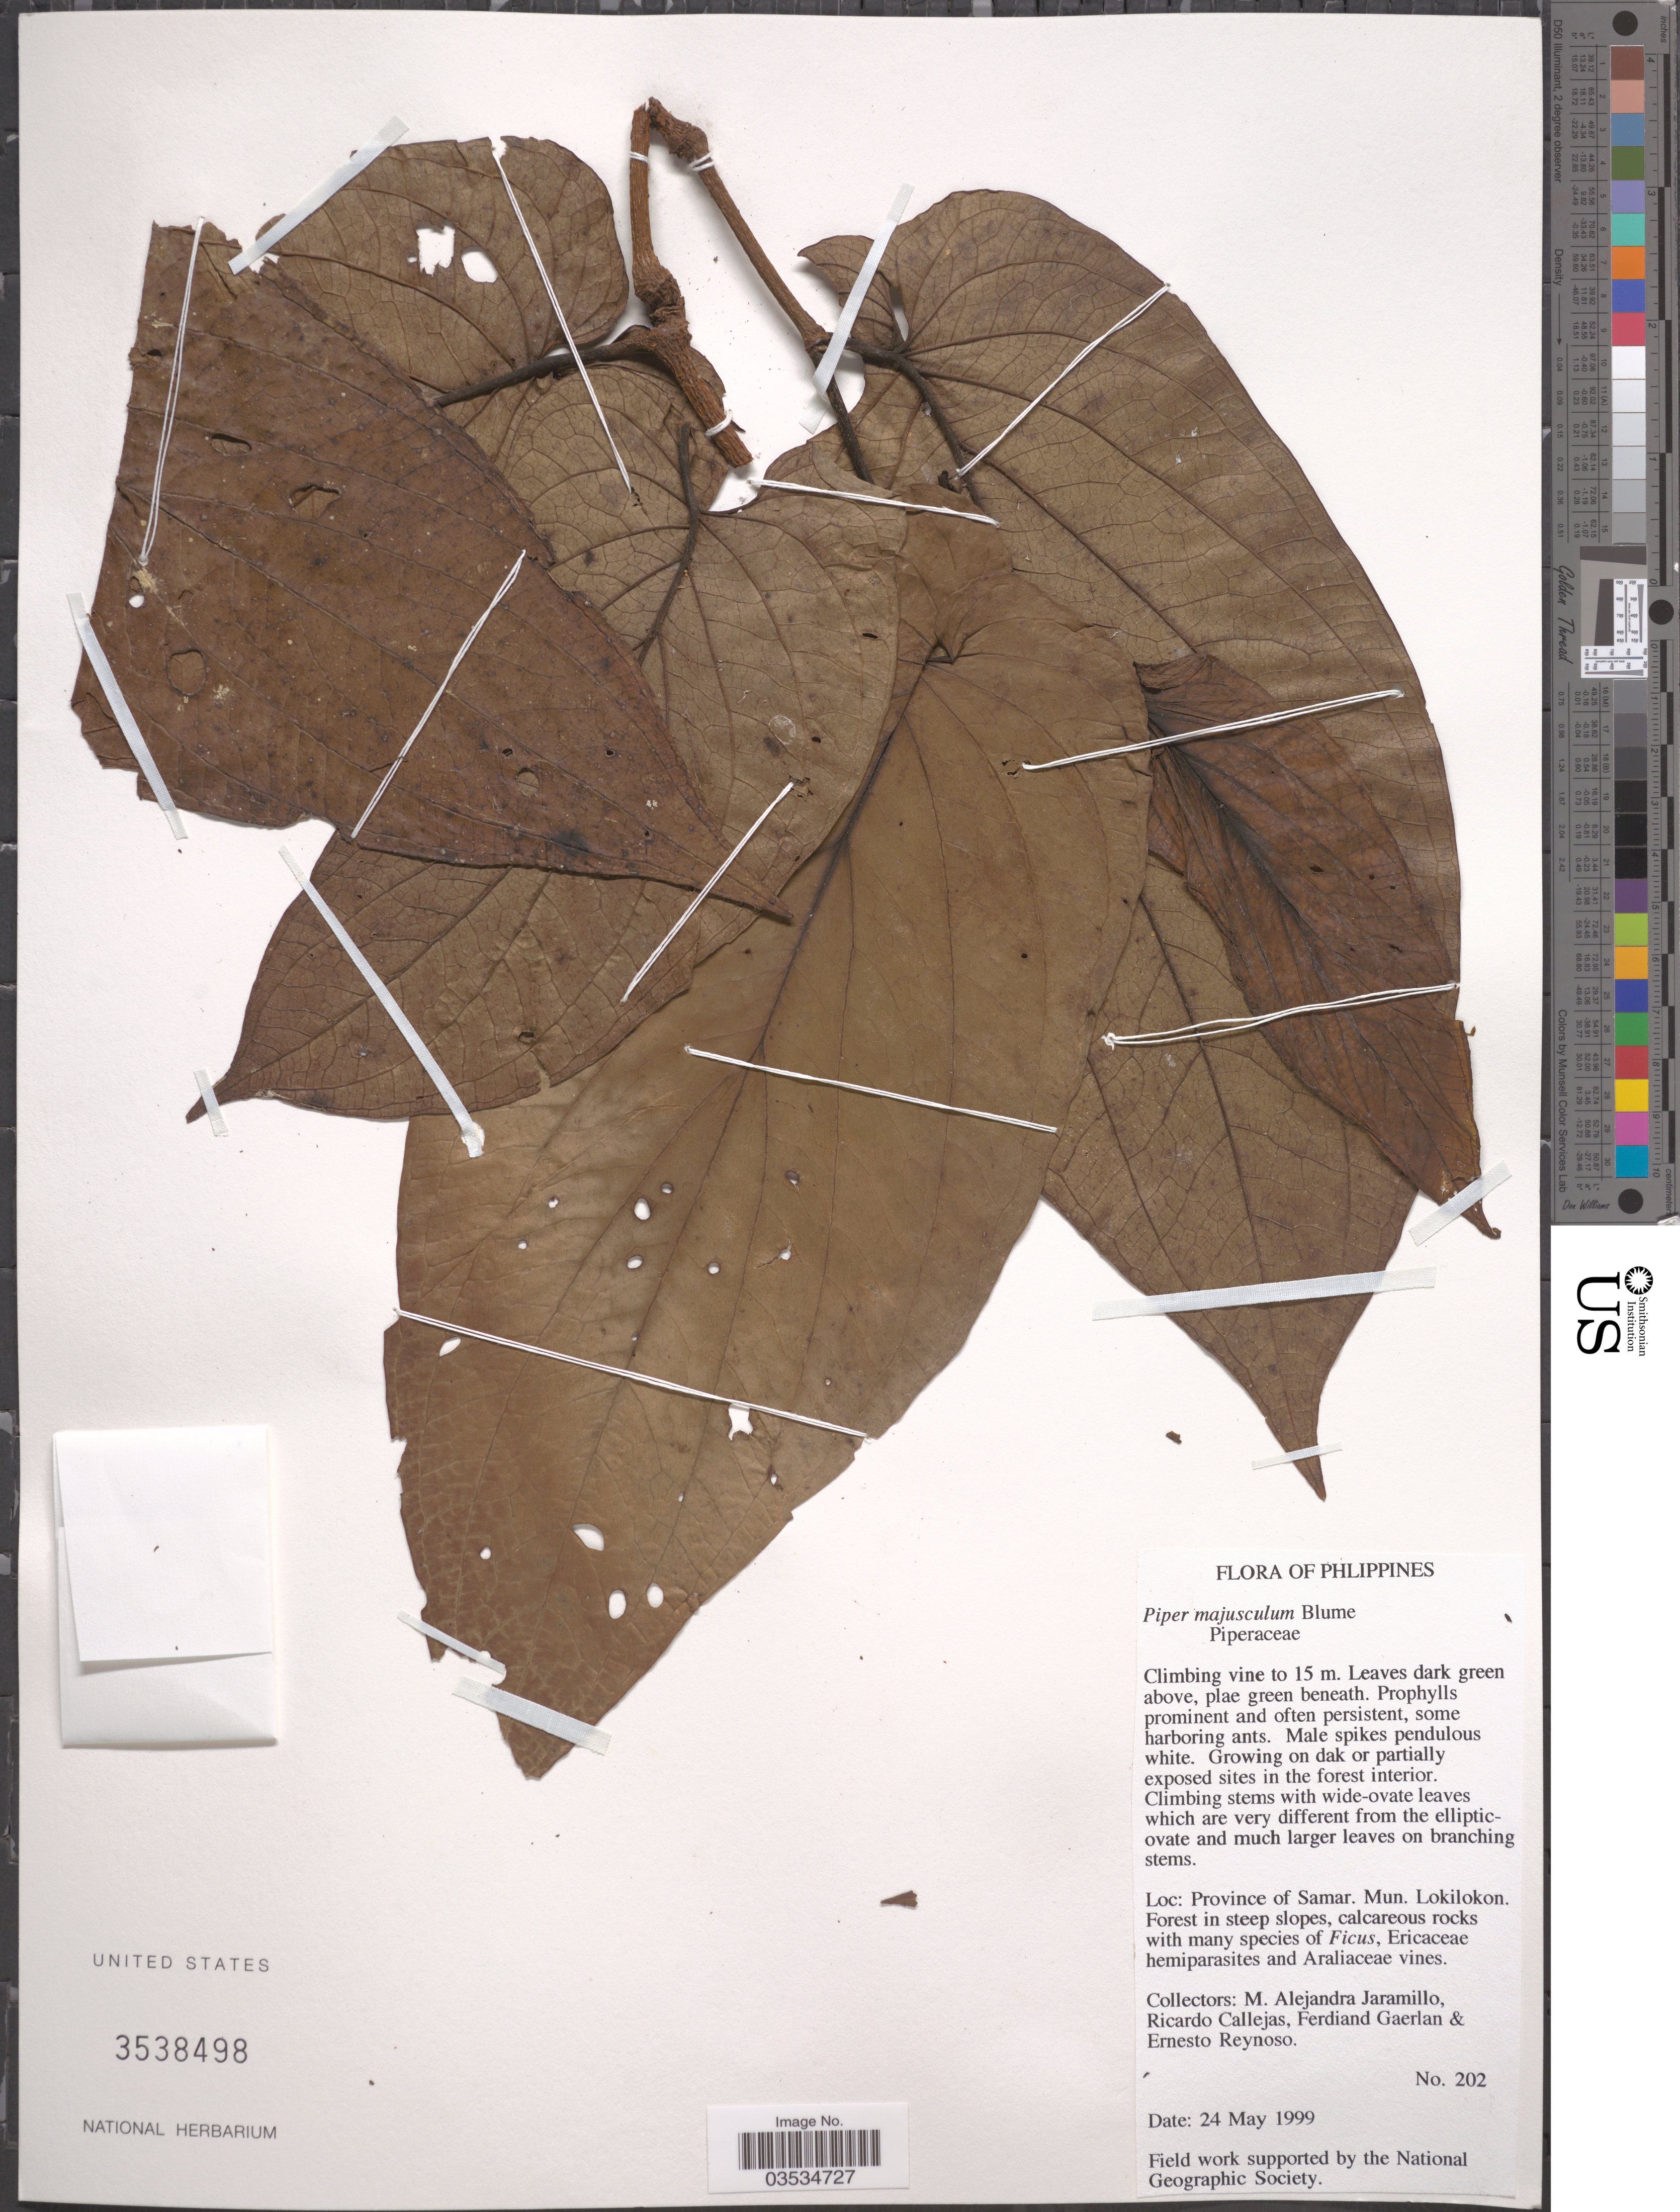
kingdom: Plantae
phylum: Tracheophyta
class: Magnoliopsida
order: Piperales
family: Piperaceae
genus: Piper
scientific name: Piper majusculum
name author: Blume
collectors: M. A. Jaramillo, R. Callejas, F. Gaerlan & E. Reynoso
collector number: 202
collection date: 1999-05-24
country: Philippines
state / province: Eastern Visayas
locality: Province of Samar. Mun. Lokilokon.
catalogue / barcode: US 3538498